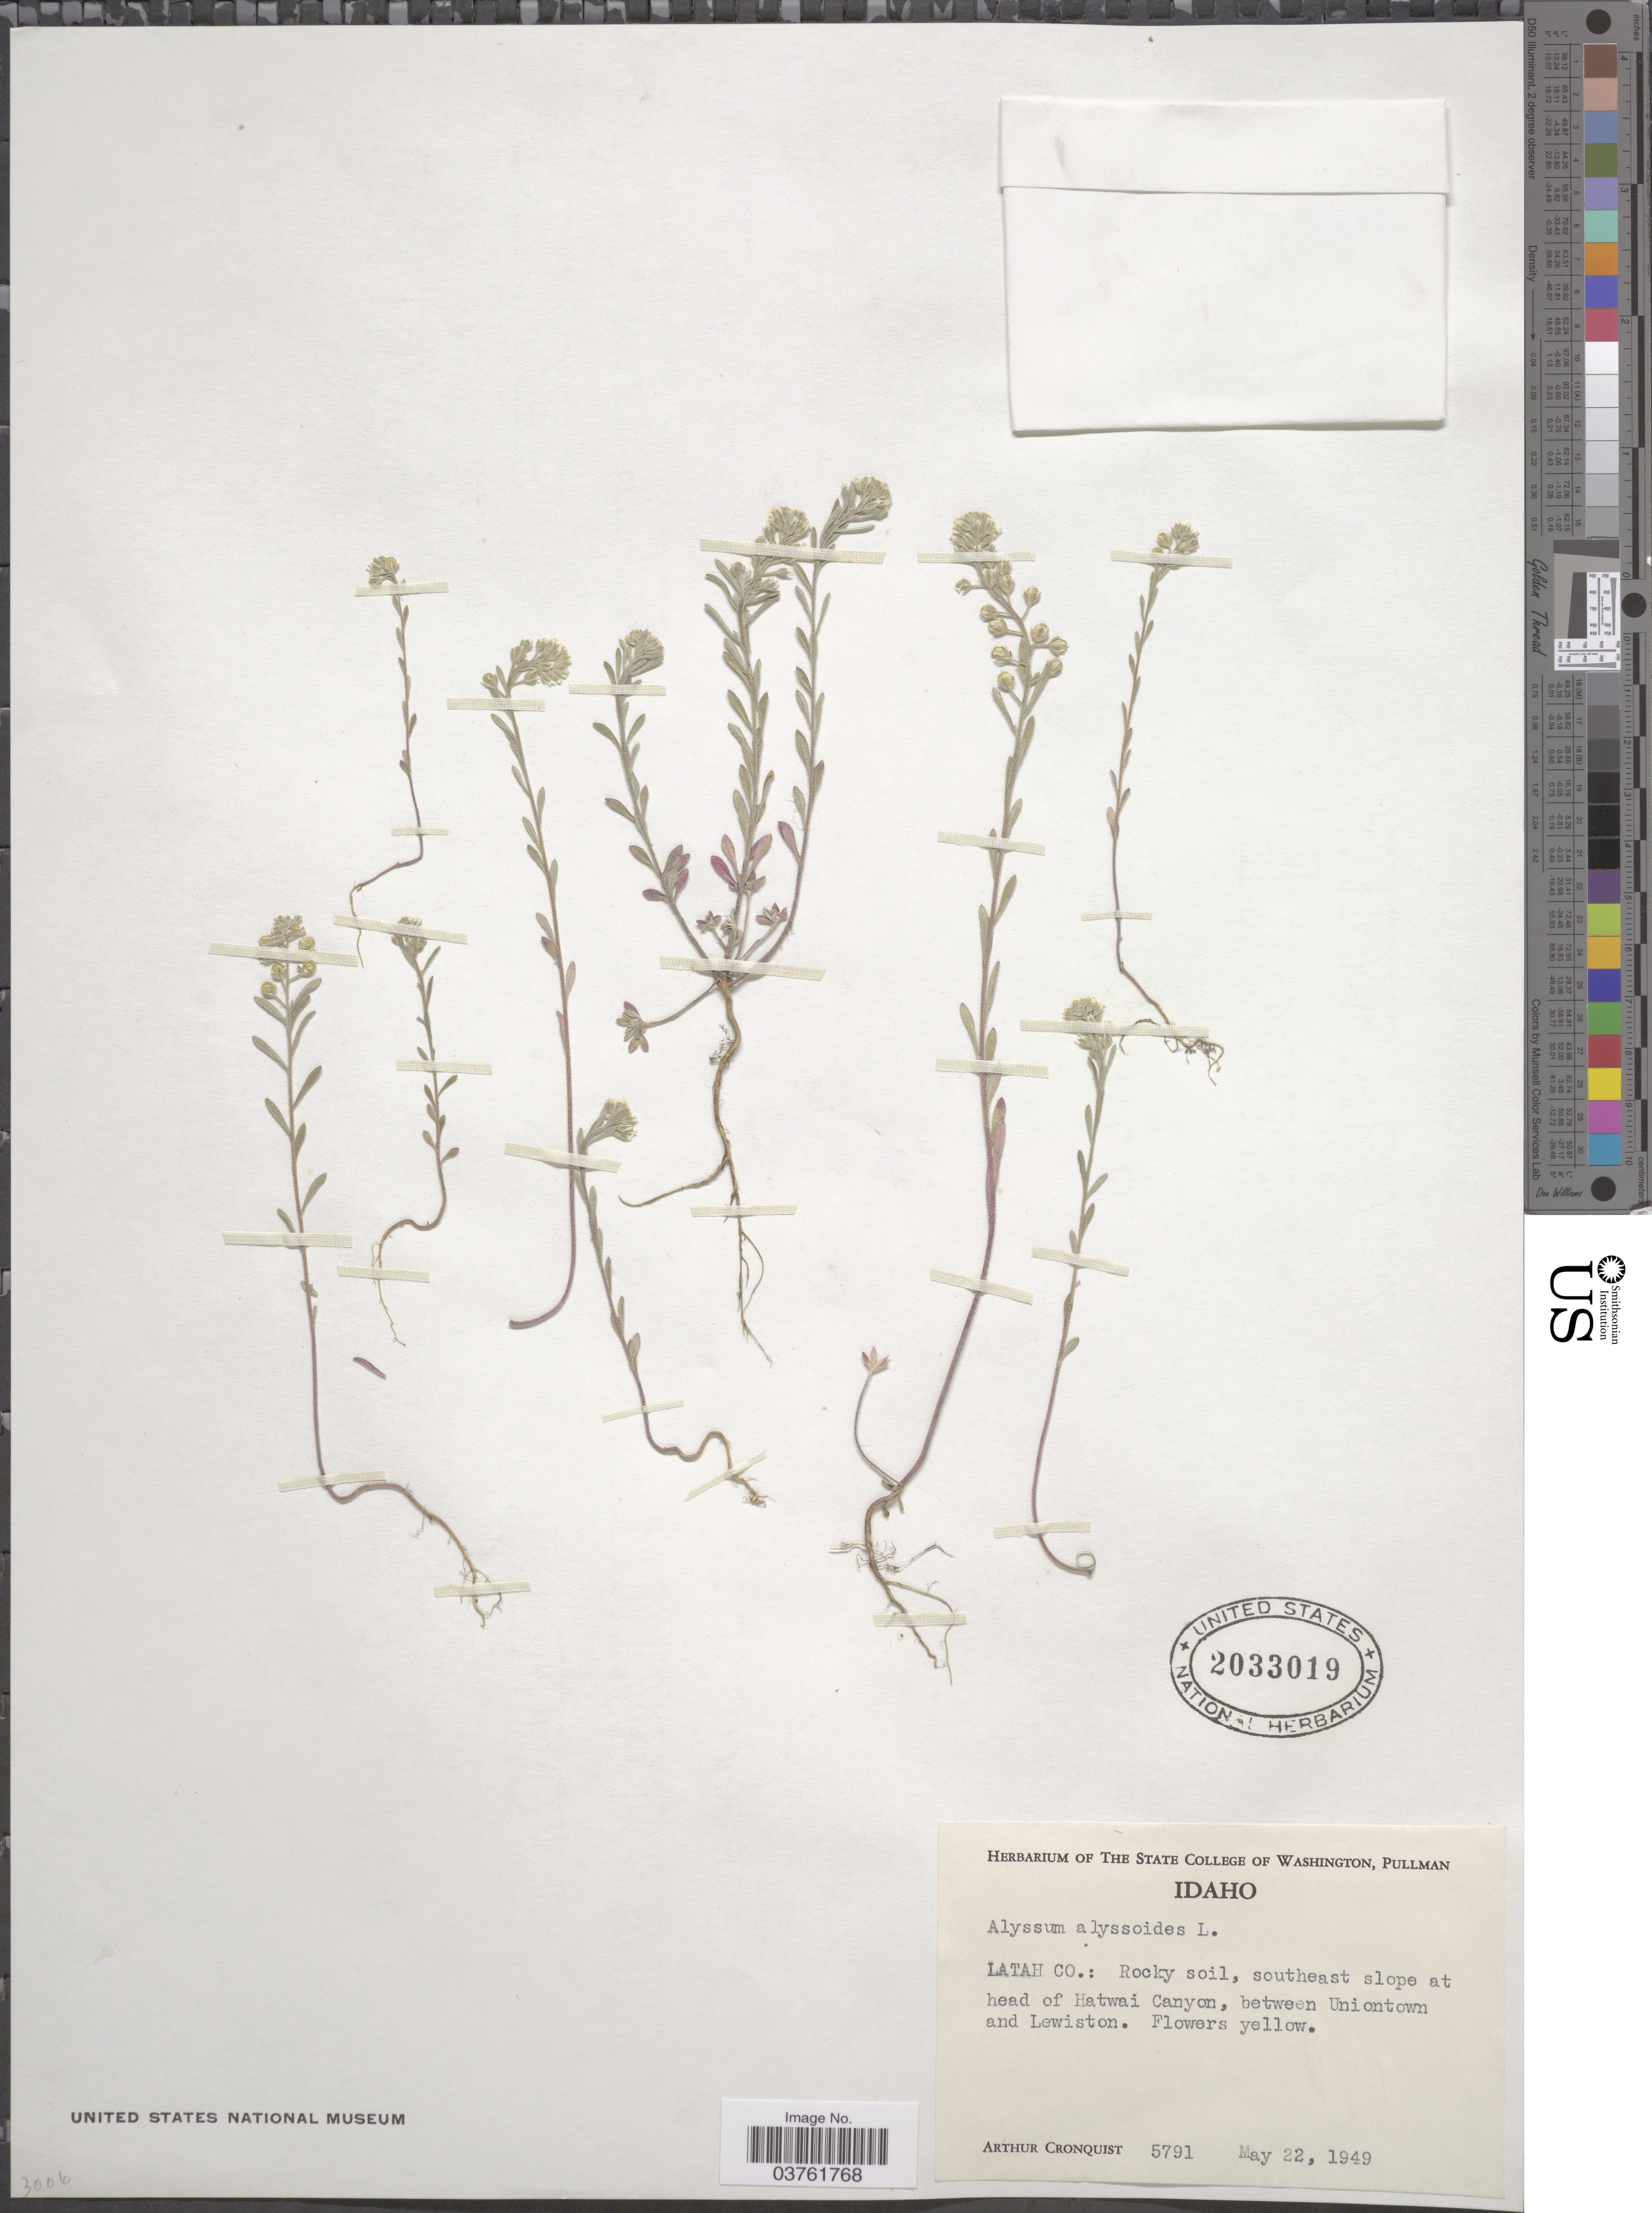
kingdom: Plantae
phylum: Tracheophyta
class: Magnoliopsida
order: Brassicales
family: Brassicaceae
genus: Alyssum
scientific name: Alyssum alyssoides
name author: (L.) L.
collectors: A. Cronquist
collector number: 5791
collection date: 1949-05-22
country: United States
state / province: Idaho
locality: Latah Co.: Rocky soil, southeast slope at head of Hatwai Canyon, between Uniontown and Lewiston.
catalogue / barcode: US 2033019